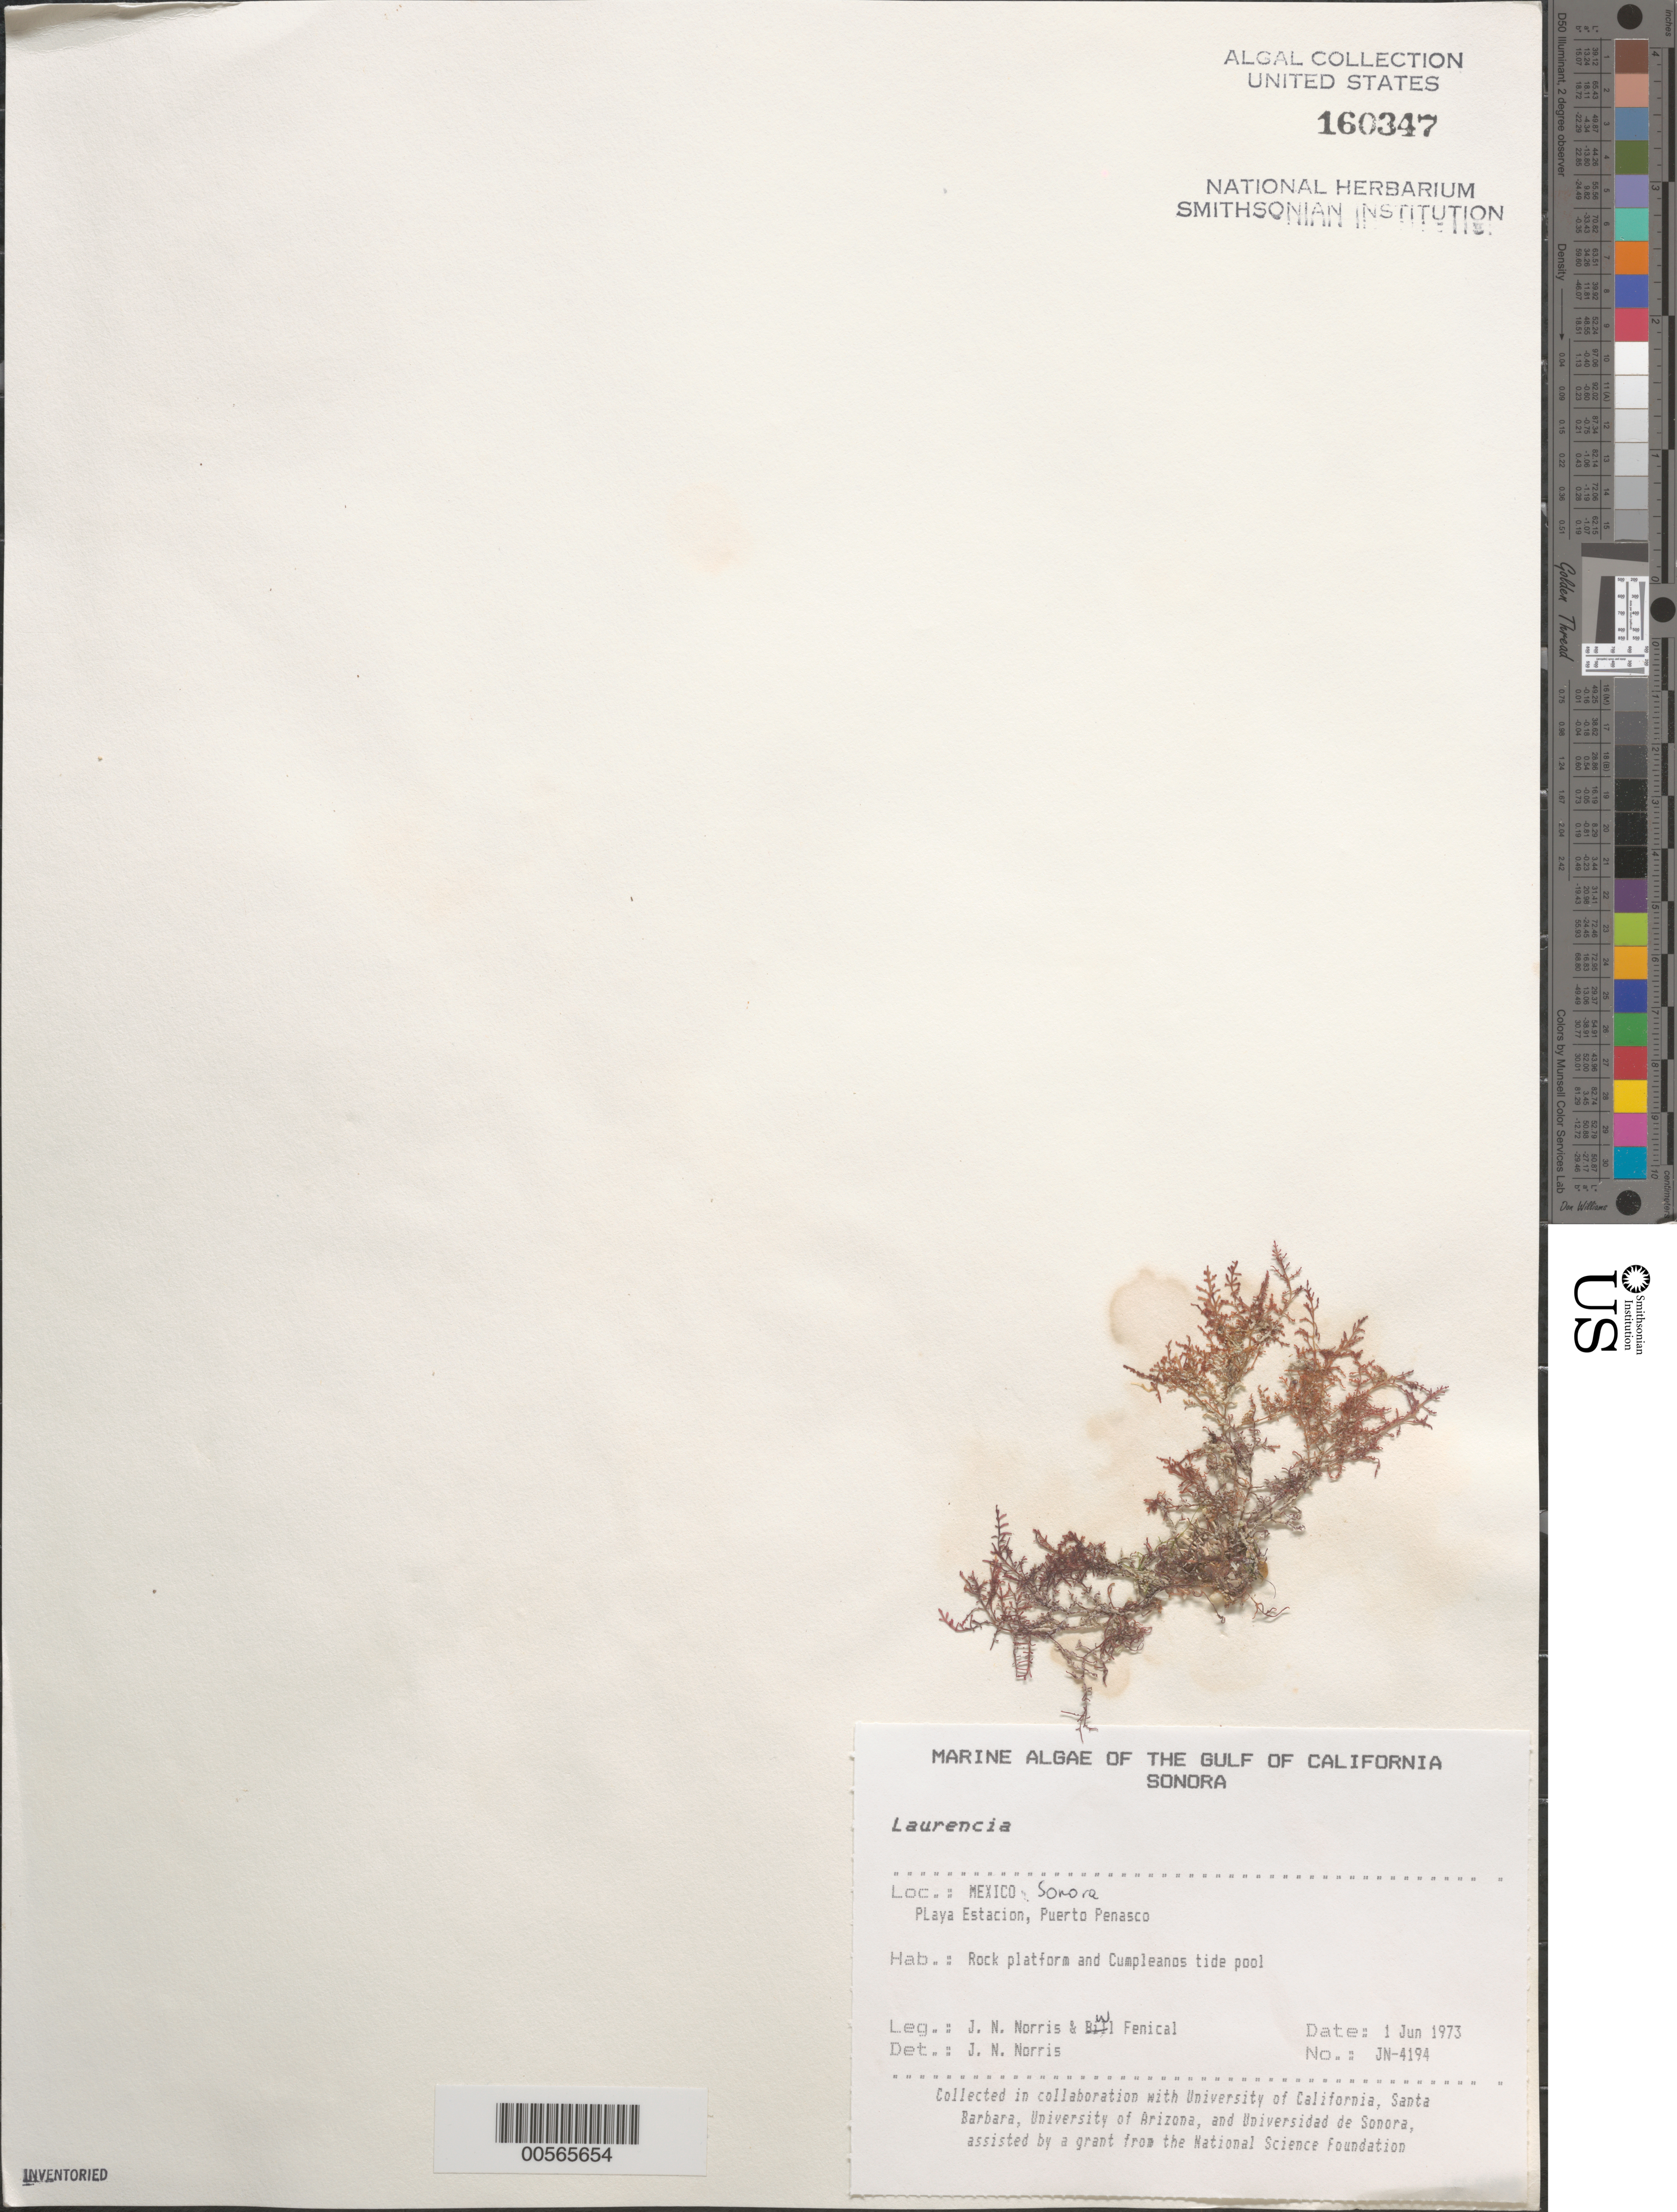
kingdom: Plantae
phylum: Rhodophyta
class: Florideophyceae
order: Ceramiales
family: Rhodomelaceae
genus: Laurencia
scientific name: Laurencia sp.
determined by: Norris, James N.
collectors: J. N. Norris & W. Fenical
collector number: JN-4194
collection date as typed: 01 Jun 1973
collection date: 1973-06-01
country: Mexico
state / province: Sonora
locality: Playa Estacion, Puerto Penasco, Cumpleanos Tide Pool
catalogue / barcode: US 160347